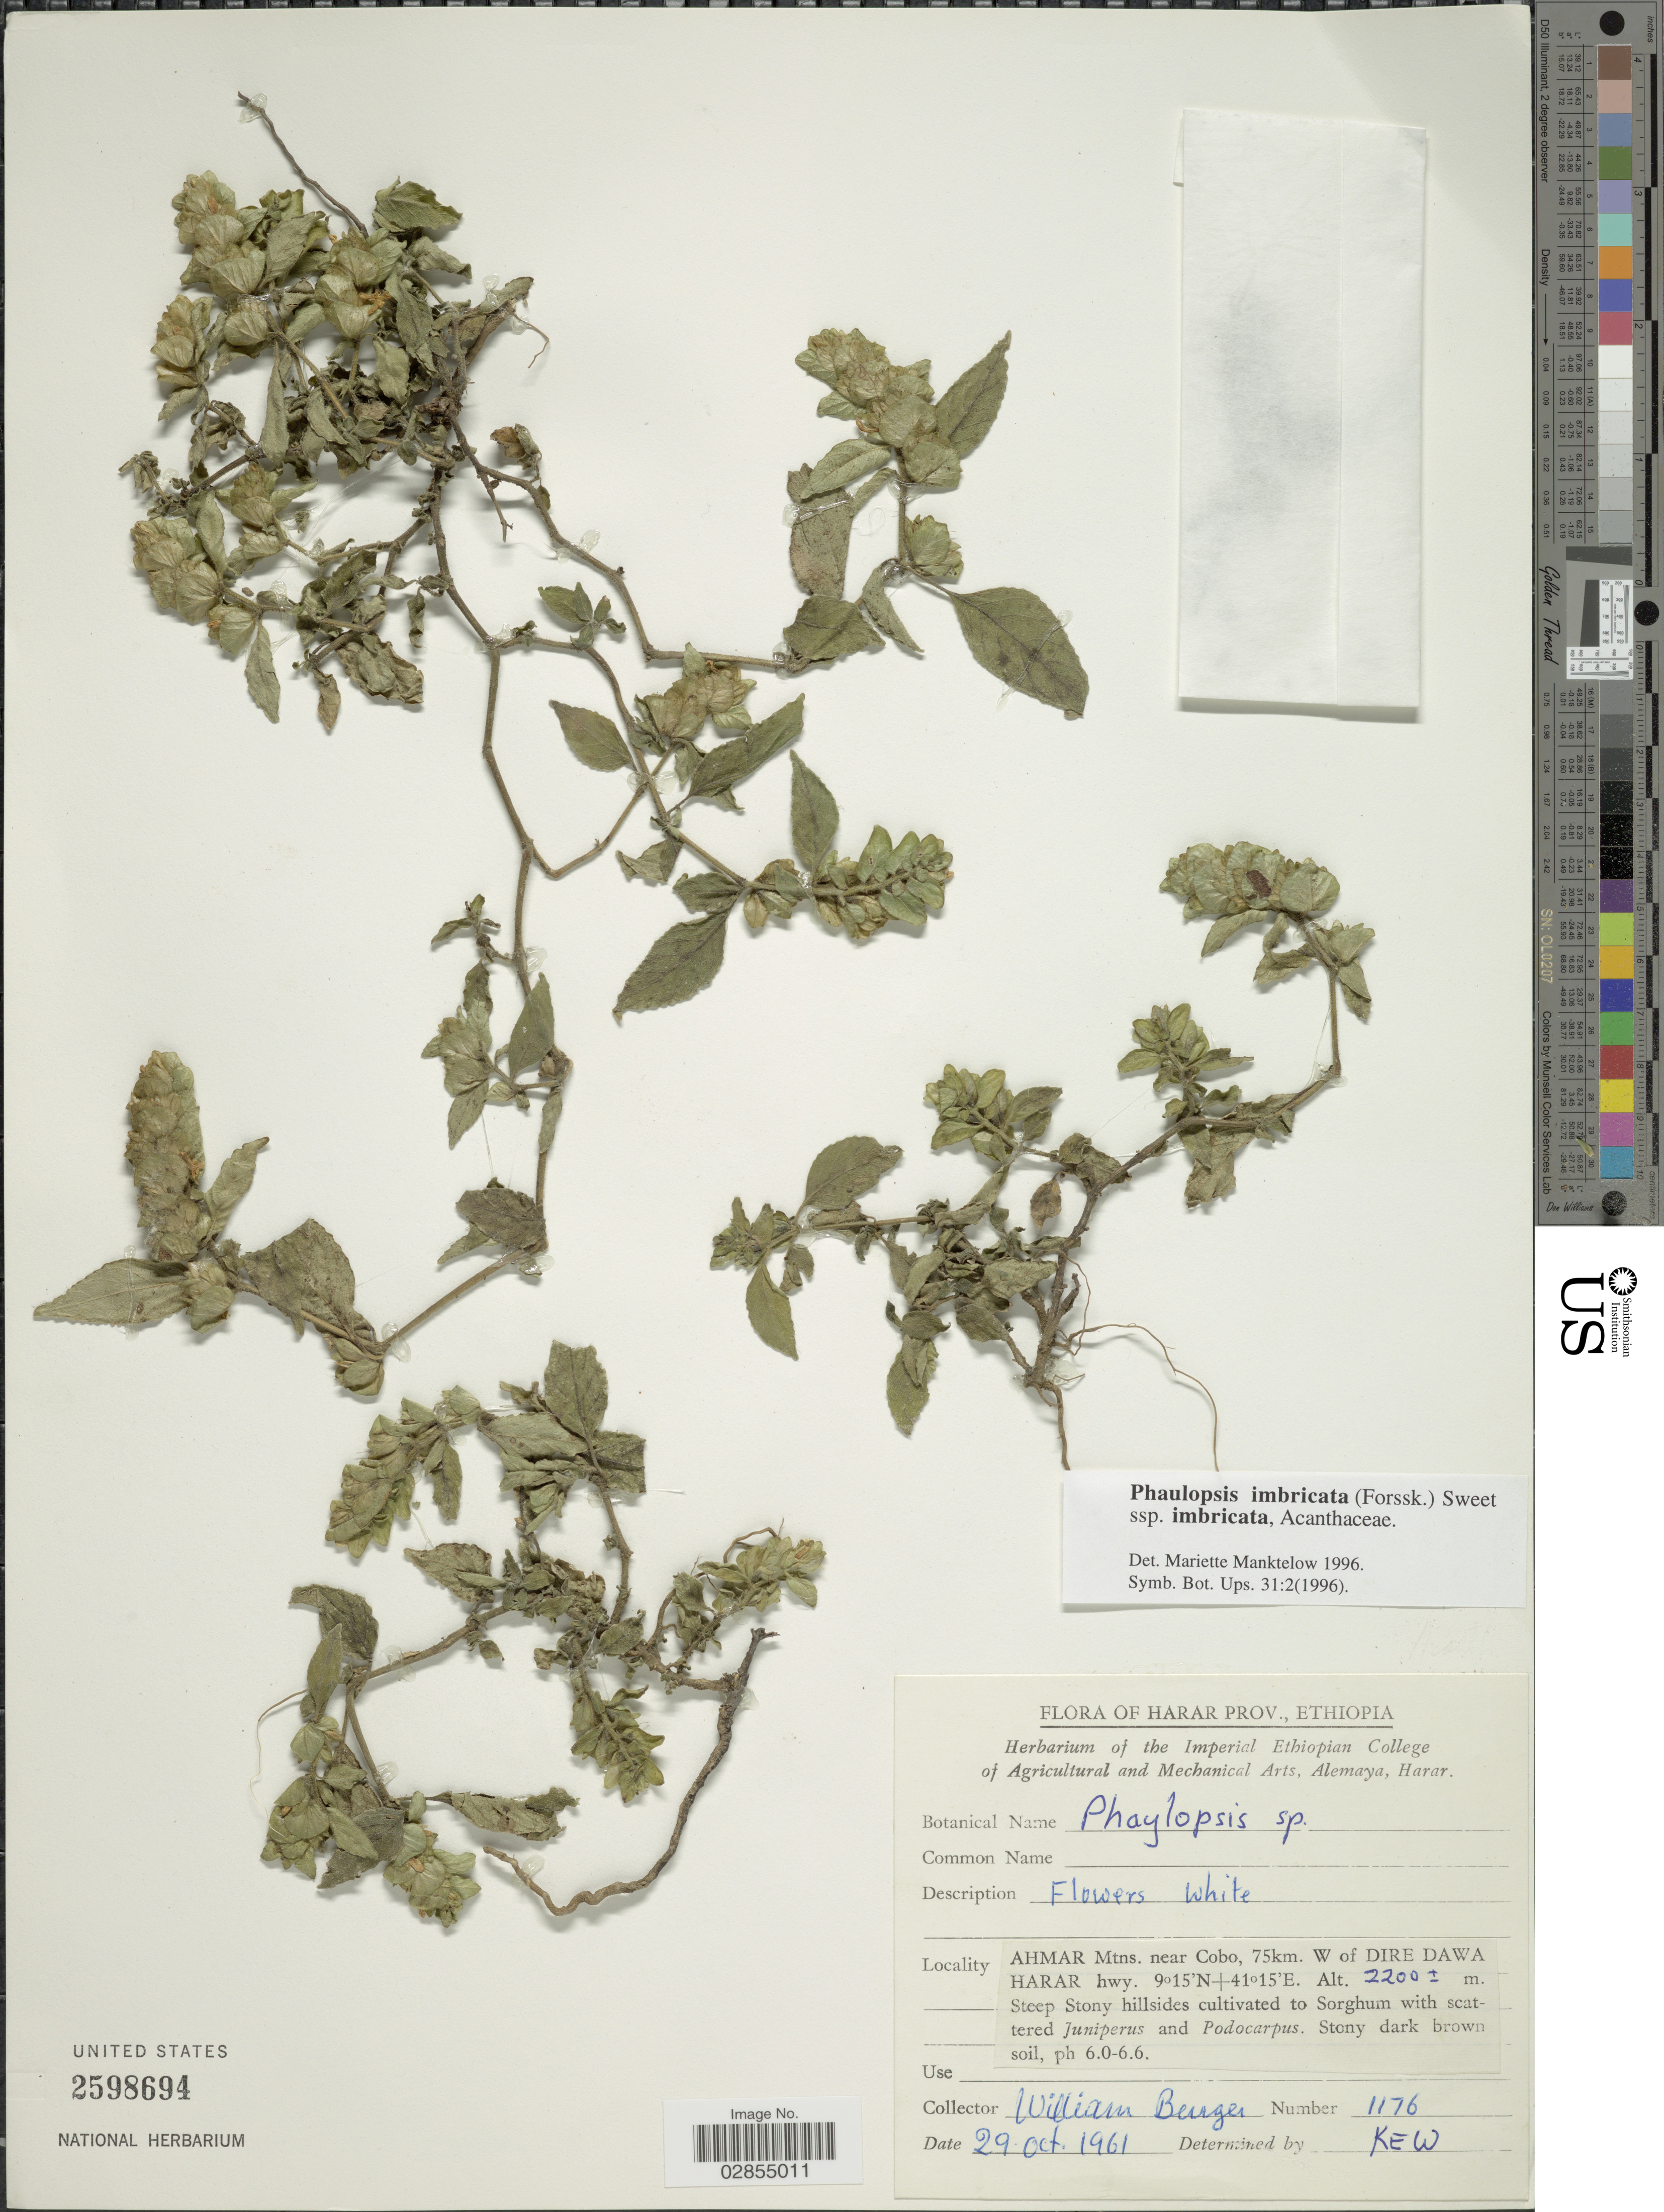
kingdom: Plantae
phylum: Tracheophyta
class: Magnoliopsida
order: Lamiales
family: Acanthaceae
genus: Phaulopsis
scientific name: Phaulopsis imbricata subsp. imbricata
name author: (Forssk.) Sweet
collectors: W. Burger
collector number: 1176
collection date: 1961-10-29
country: Ethiopia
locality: Harar Prov., Ahmar Mtns. near Cobo, 75km. W of Dire Dawa Harar hwy.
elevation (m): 2200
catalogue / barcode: US 2598694